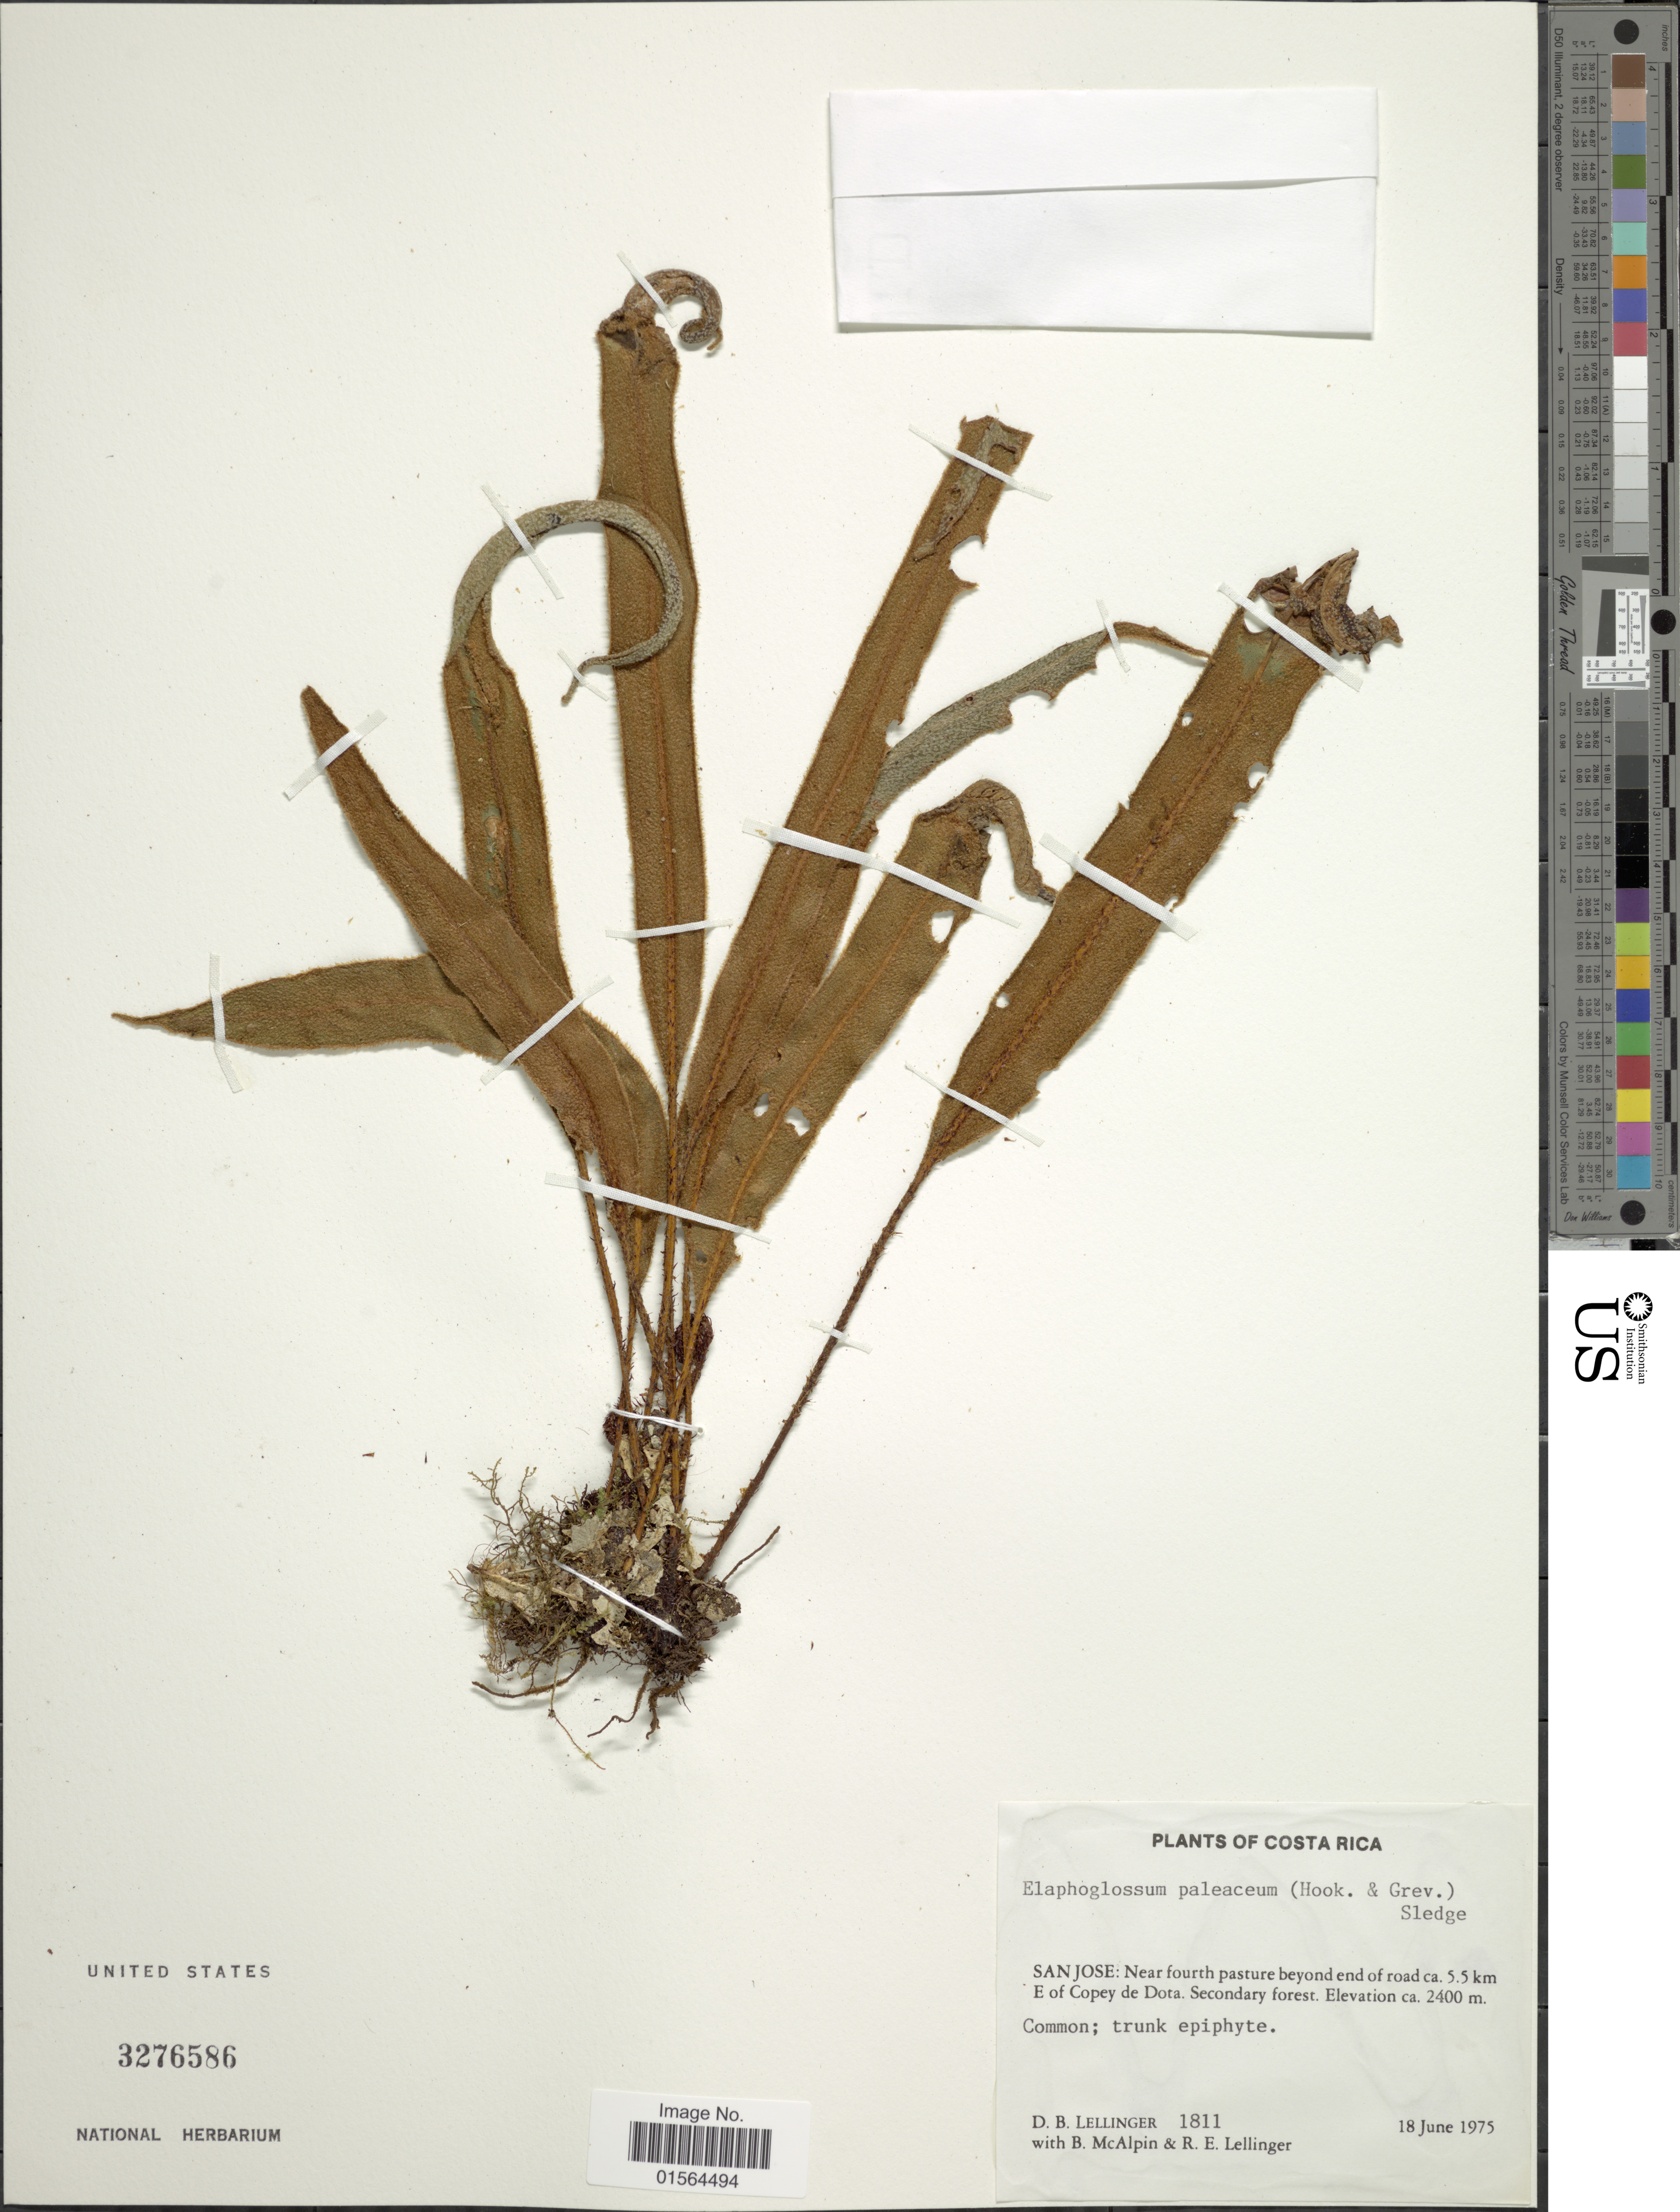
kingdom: Plantae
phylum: Tracheophyta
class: Polypodiopsida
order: Polypodiales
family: Dryopteridaceae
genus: Elaphoglossum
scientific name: Elaphoglossum paleaceum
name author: (Hook. & Grev.) Sledge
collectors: D. B. Lellinger, B. McAlpin & R. E. Lellinger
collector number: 1811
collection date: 1975-06-18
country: Costa Rica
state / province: San José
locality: San Jose: near fourth pasture beyond end of road ca 5.5 km E of Copey de Dota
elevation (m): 2400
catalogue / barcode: US 3276586